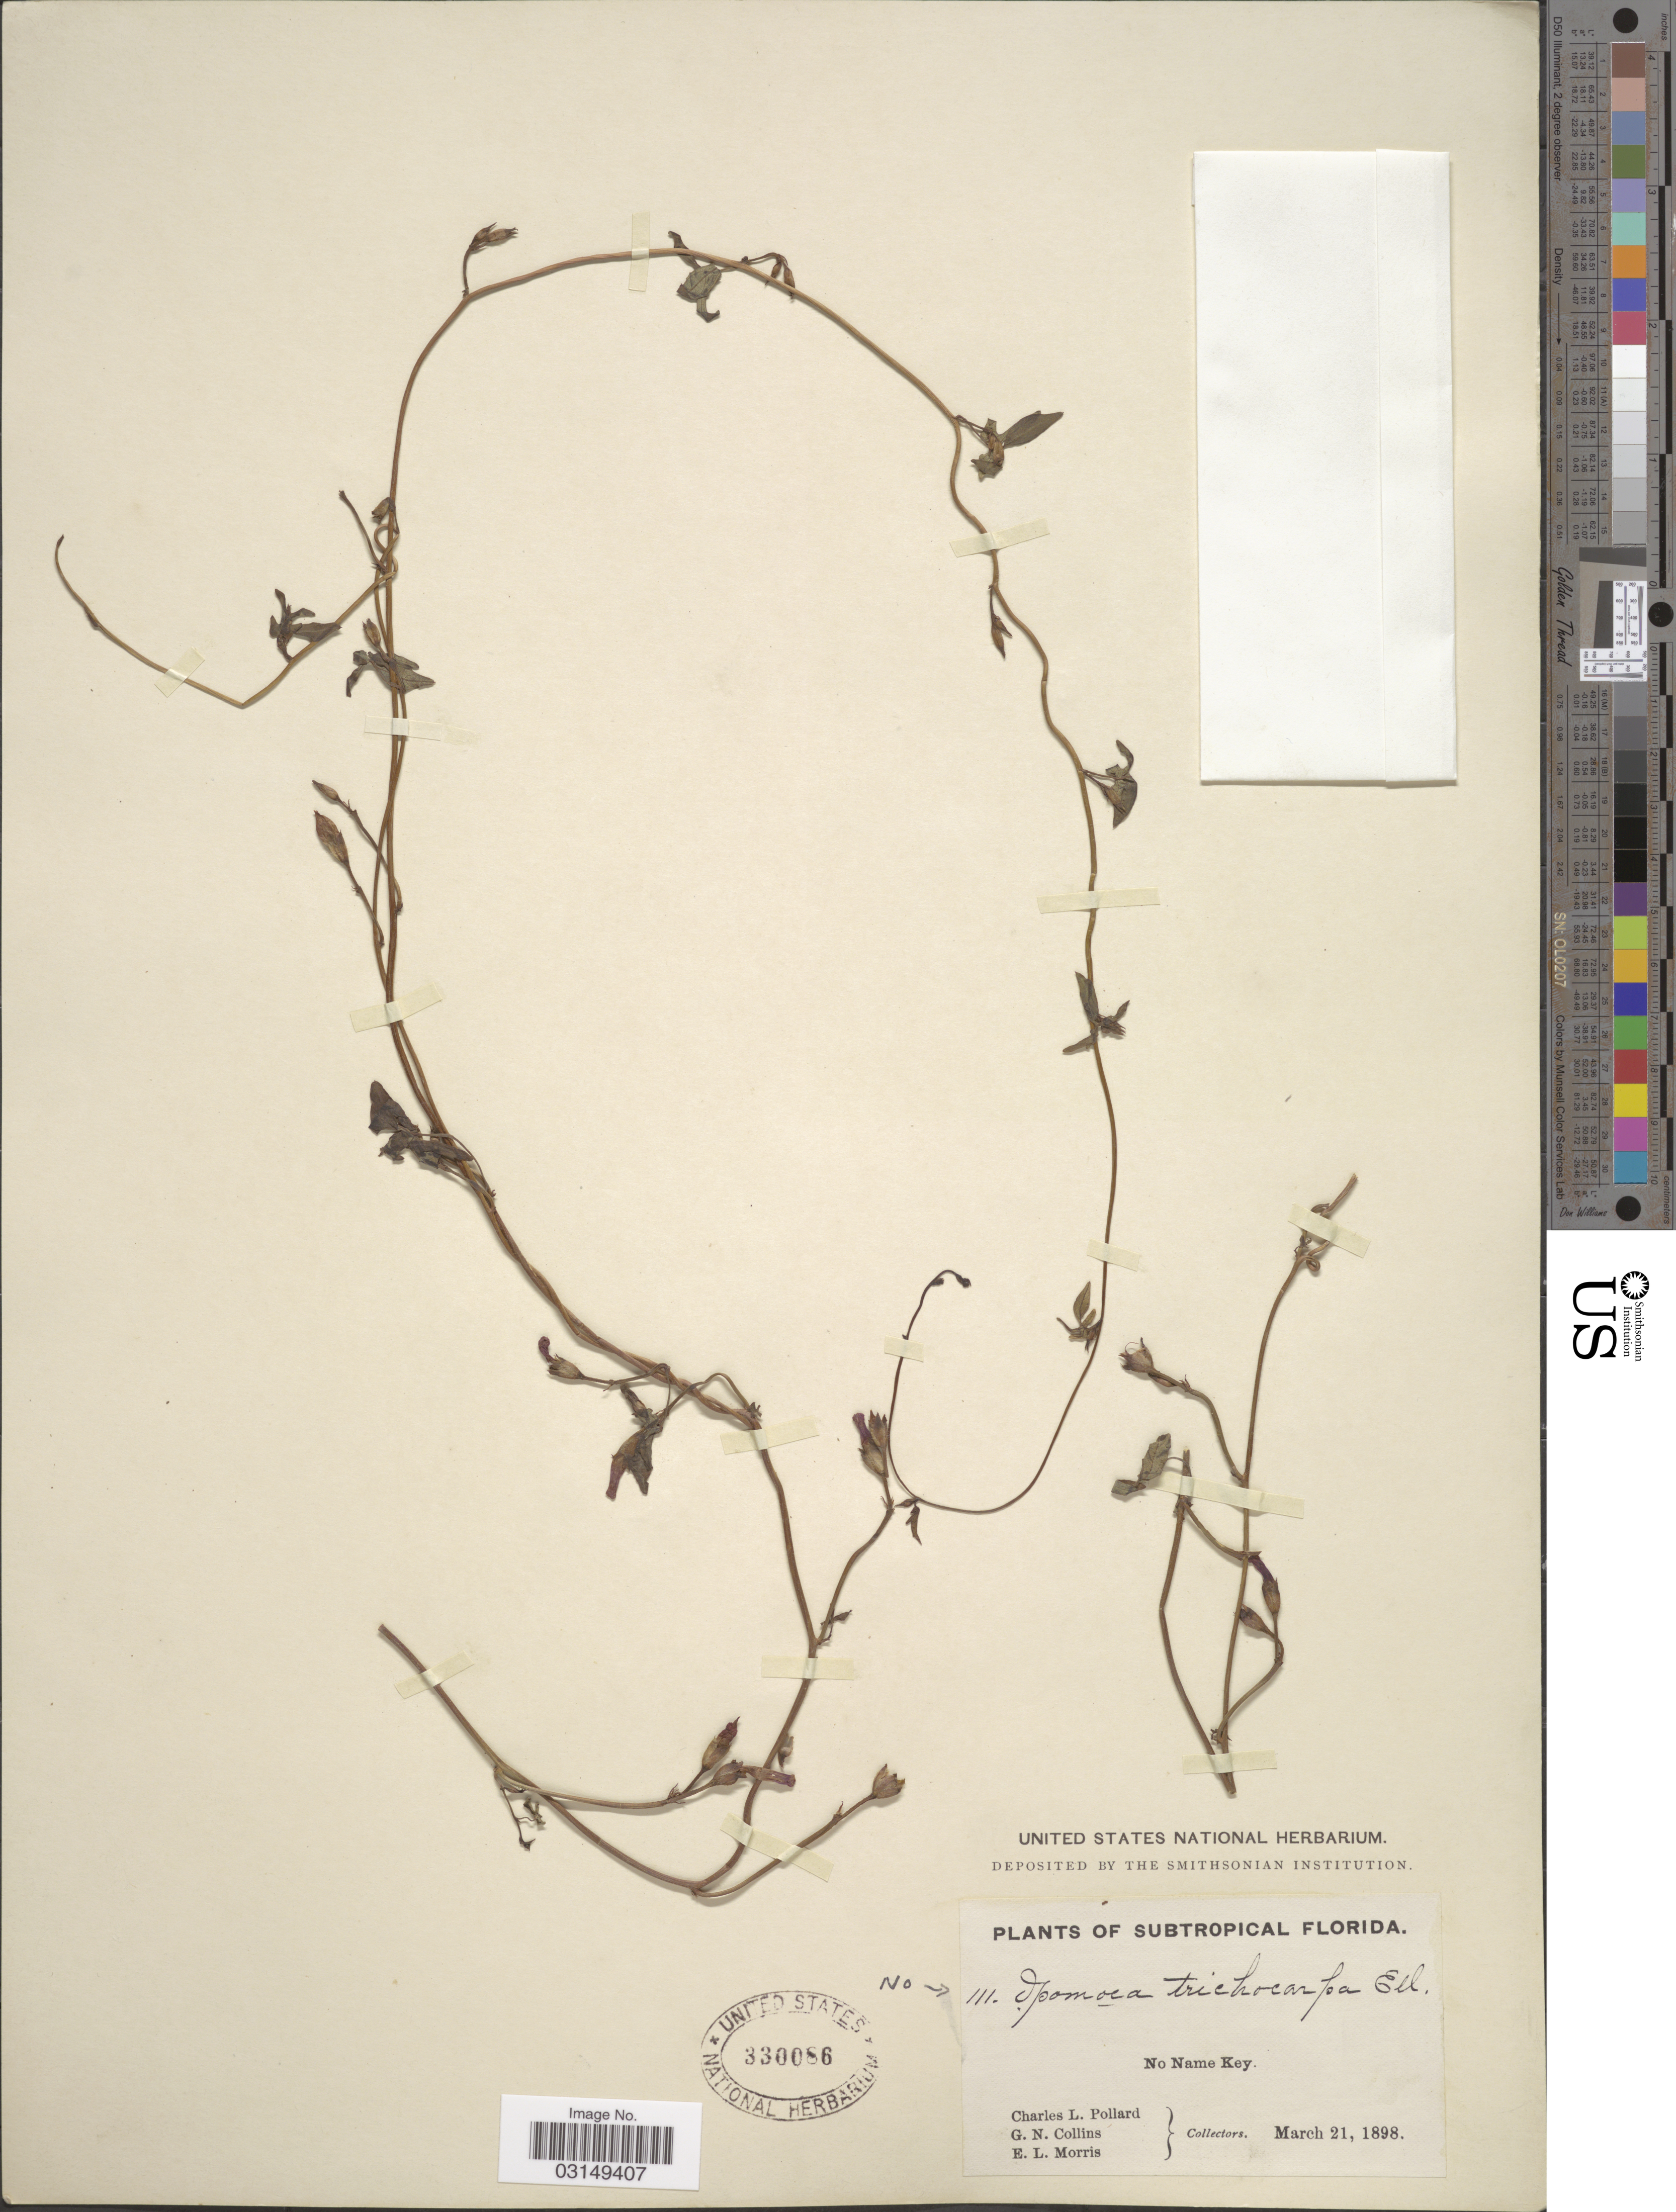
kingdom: Plantae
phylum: Tracheophyta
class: Magnoliopsida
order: Solanales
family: Convolvulaceae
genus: Ipomoea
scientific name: Ipomoea triloba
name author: L.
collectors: C. L. Pollard, G. Collins & E. Morris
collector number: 111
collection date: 1898-03-21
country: United States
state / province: Florida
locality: Subtropical Florida. No Name Key.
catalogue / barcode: US 330086